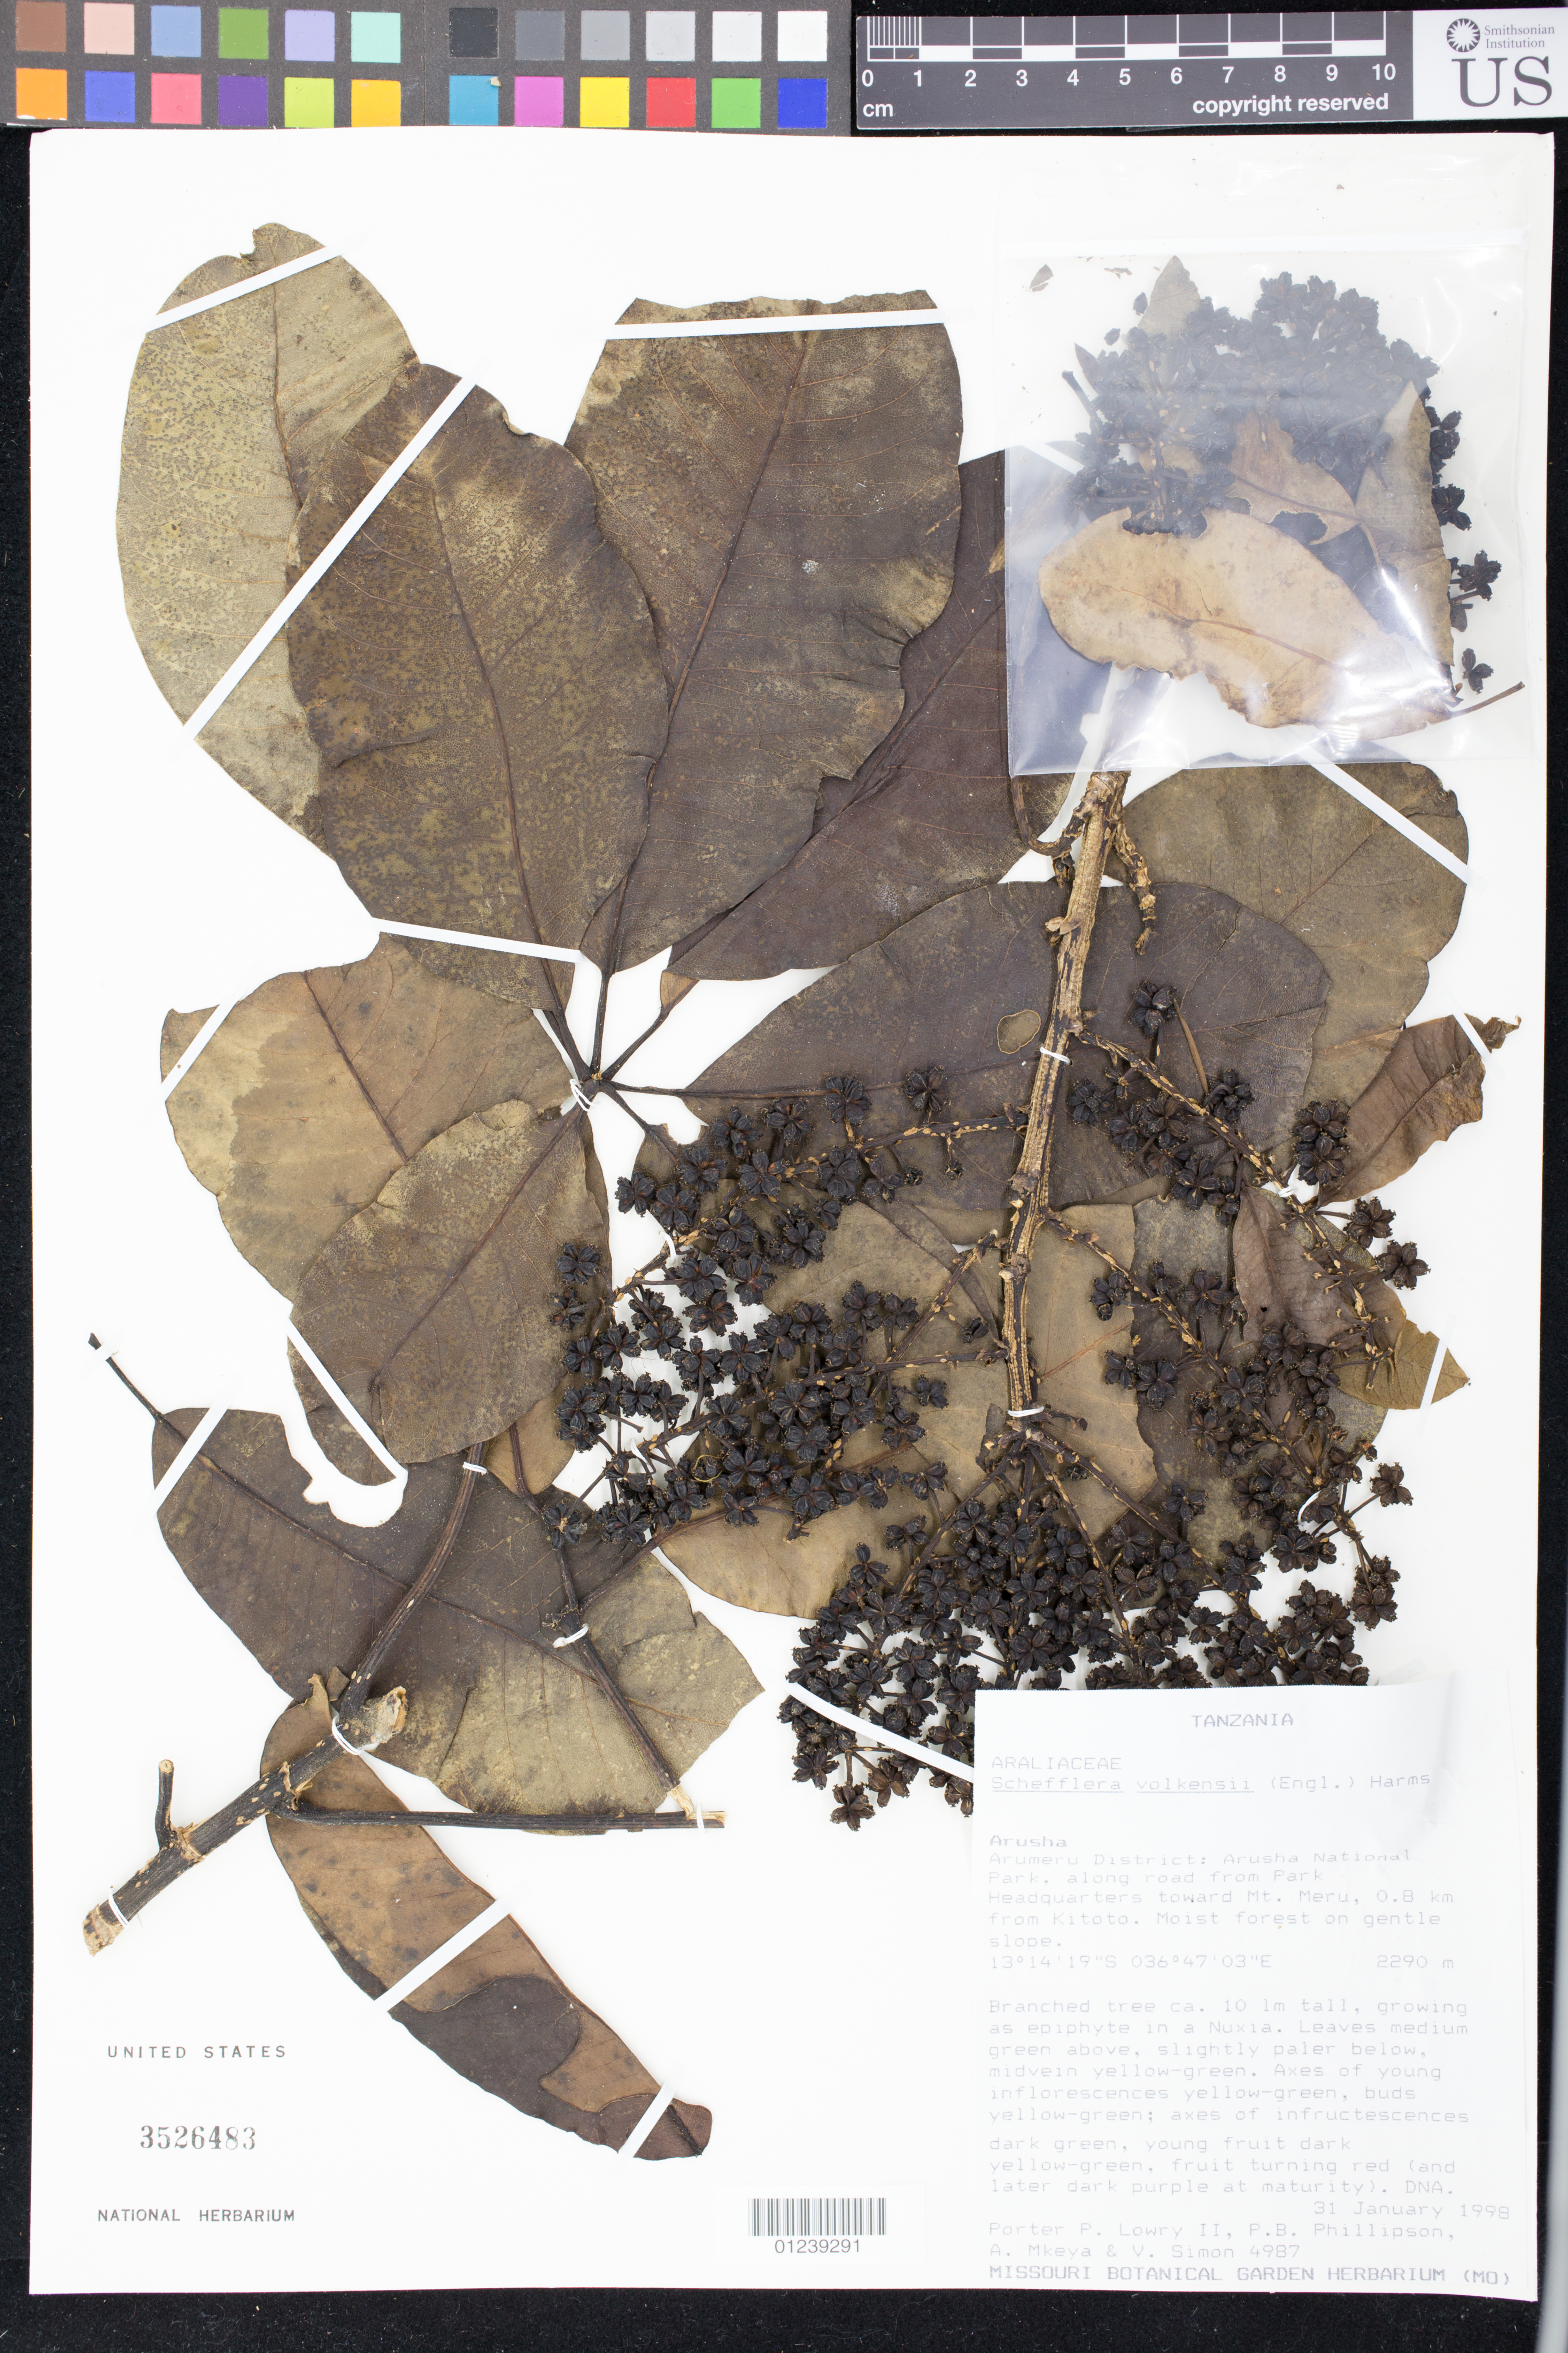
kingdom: Plantae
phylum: Tracheophyta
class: Magnoliopsida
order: Apiales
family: Araliaceae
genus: Schefflera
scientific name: Schefflera volkensii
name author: (Harms) Harms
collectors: P. P. Lowry, P. B. Phillipson, A. Mkeya & V. Simon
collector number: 4987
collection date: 1998-01-31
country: Tanzania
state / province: Arusha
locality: Arumeru District: Arusha National Park, along road from Park Headquarters toward Mt. Meru, 0.8 km from Kitoto.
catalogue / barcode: US 3526483